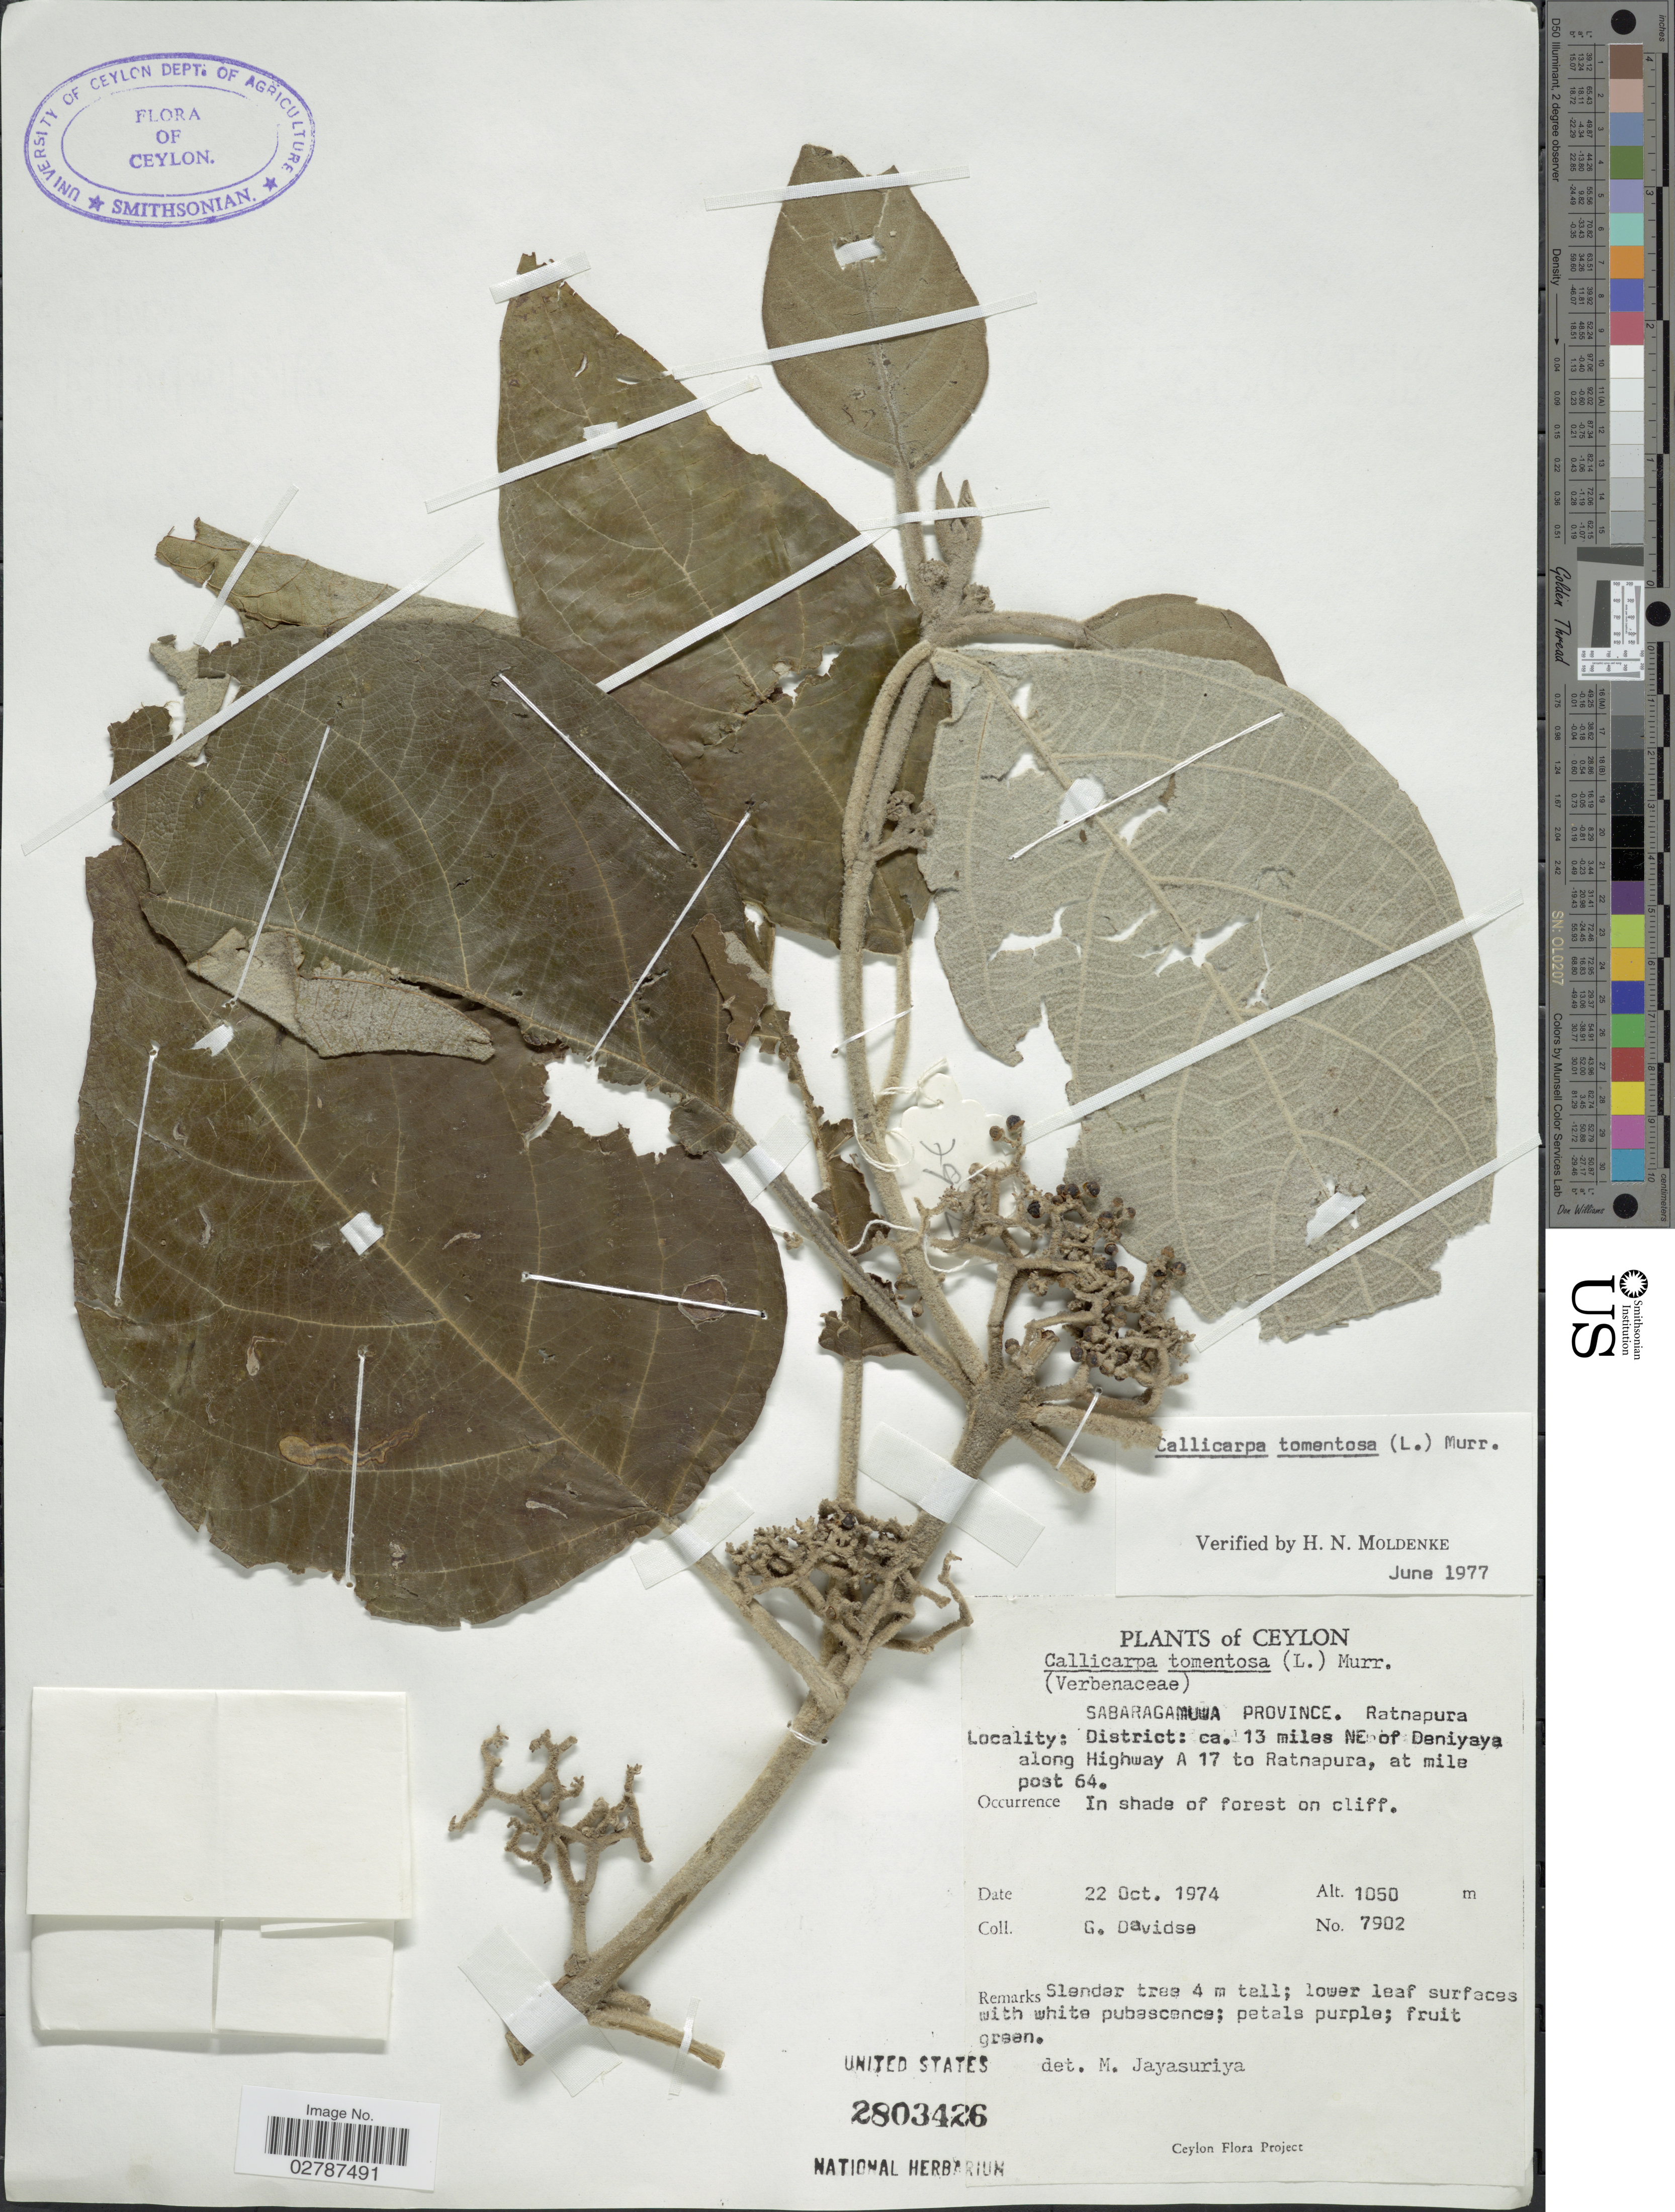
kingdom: Plantae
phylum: Tracheophyta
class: Magnoliopsida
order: Lamiales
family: Lamiaceae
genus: Callicarpa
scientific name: Callicarpa tomentosa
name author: (L.) L.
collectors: G. Davidse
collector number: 7902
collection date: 1974-10-22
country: Sri Lanka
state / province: Sabaragamuwa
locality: Ceylon. Sabaragamuwa Province. Ratnapura. District: ca. 13 miles NE of Deniyaya along Highway A 17 to Ratnapura, at mile post 64.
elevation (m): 1050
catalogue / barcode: US 2803426